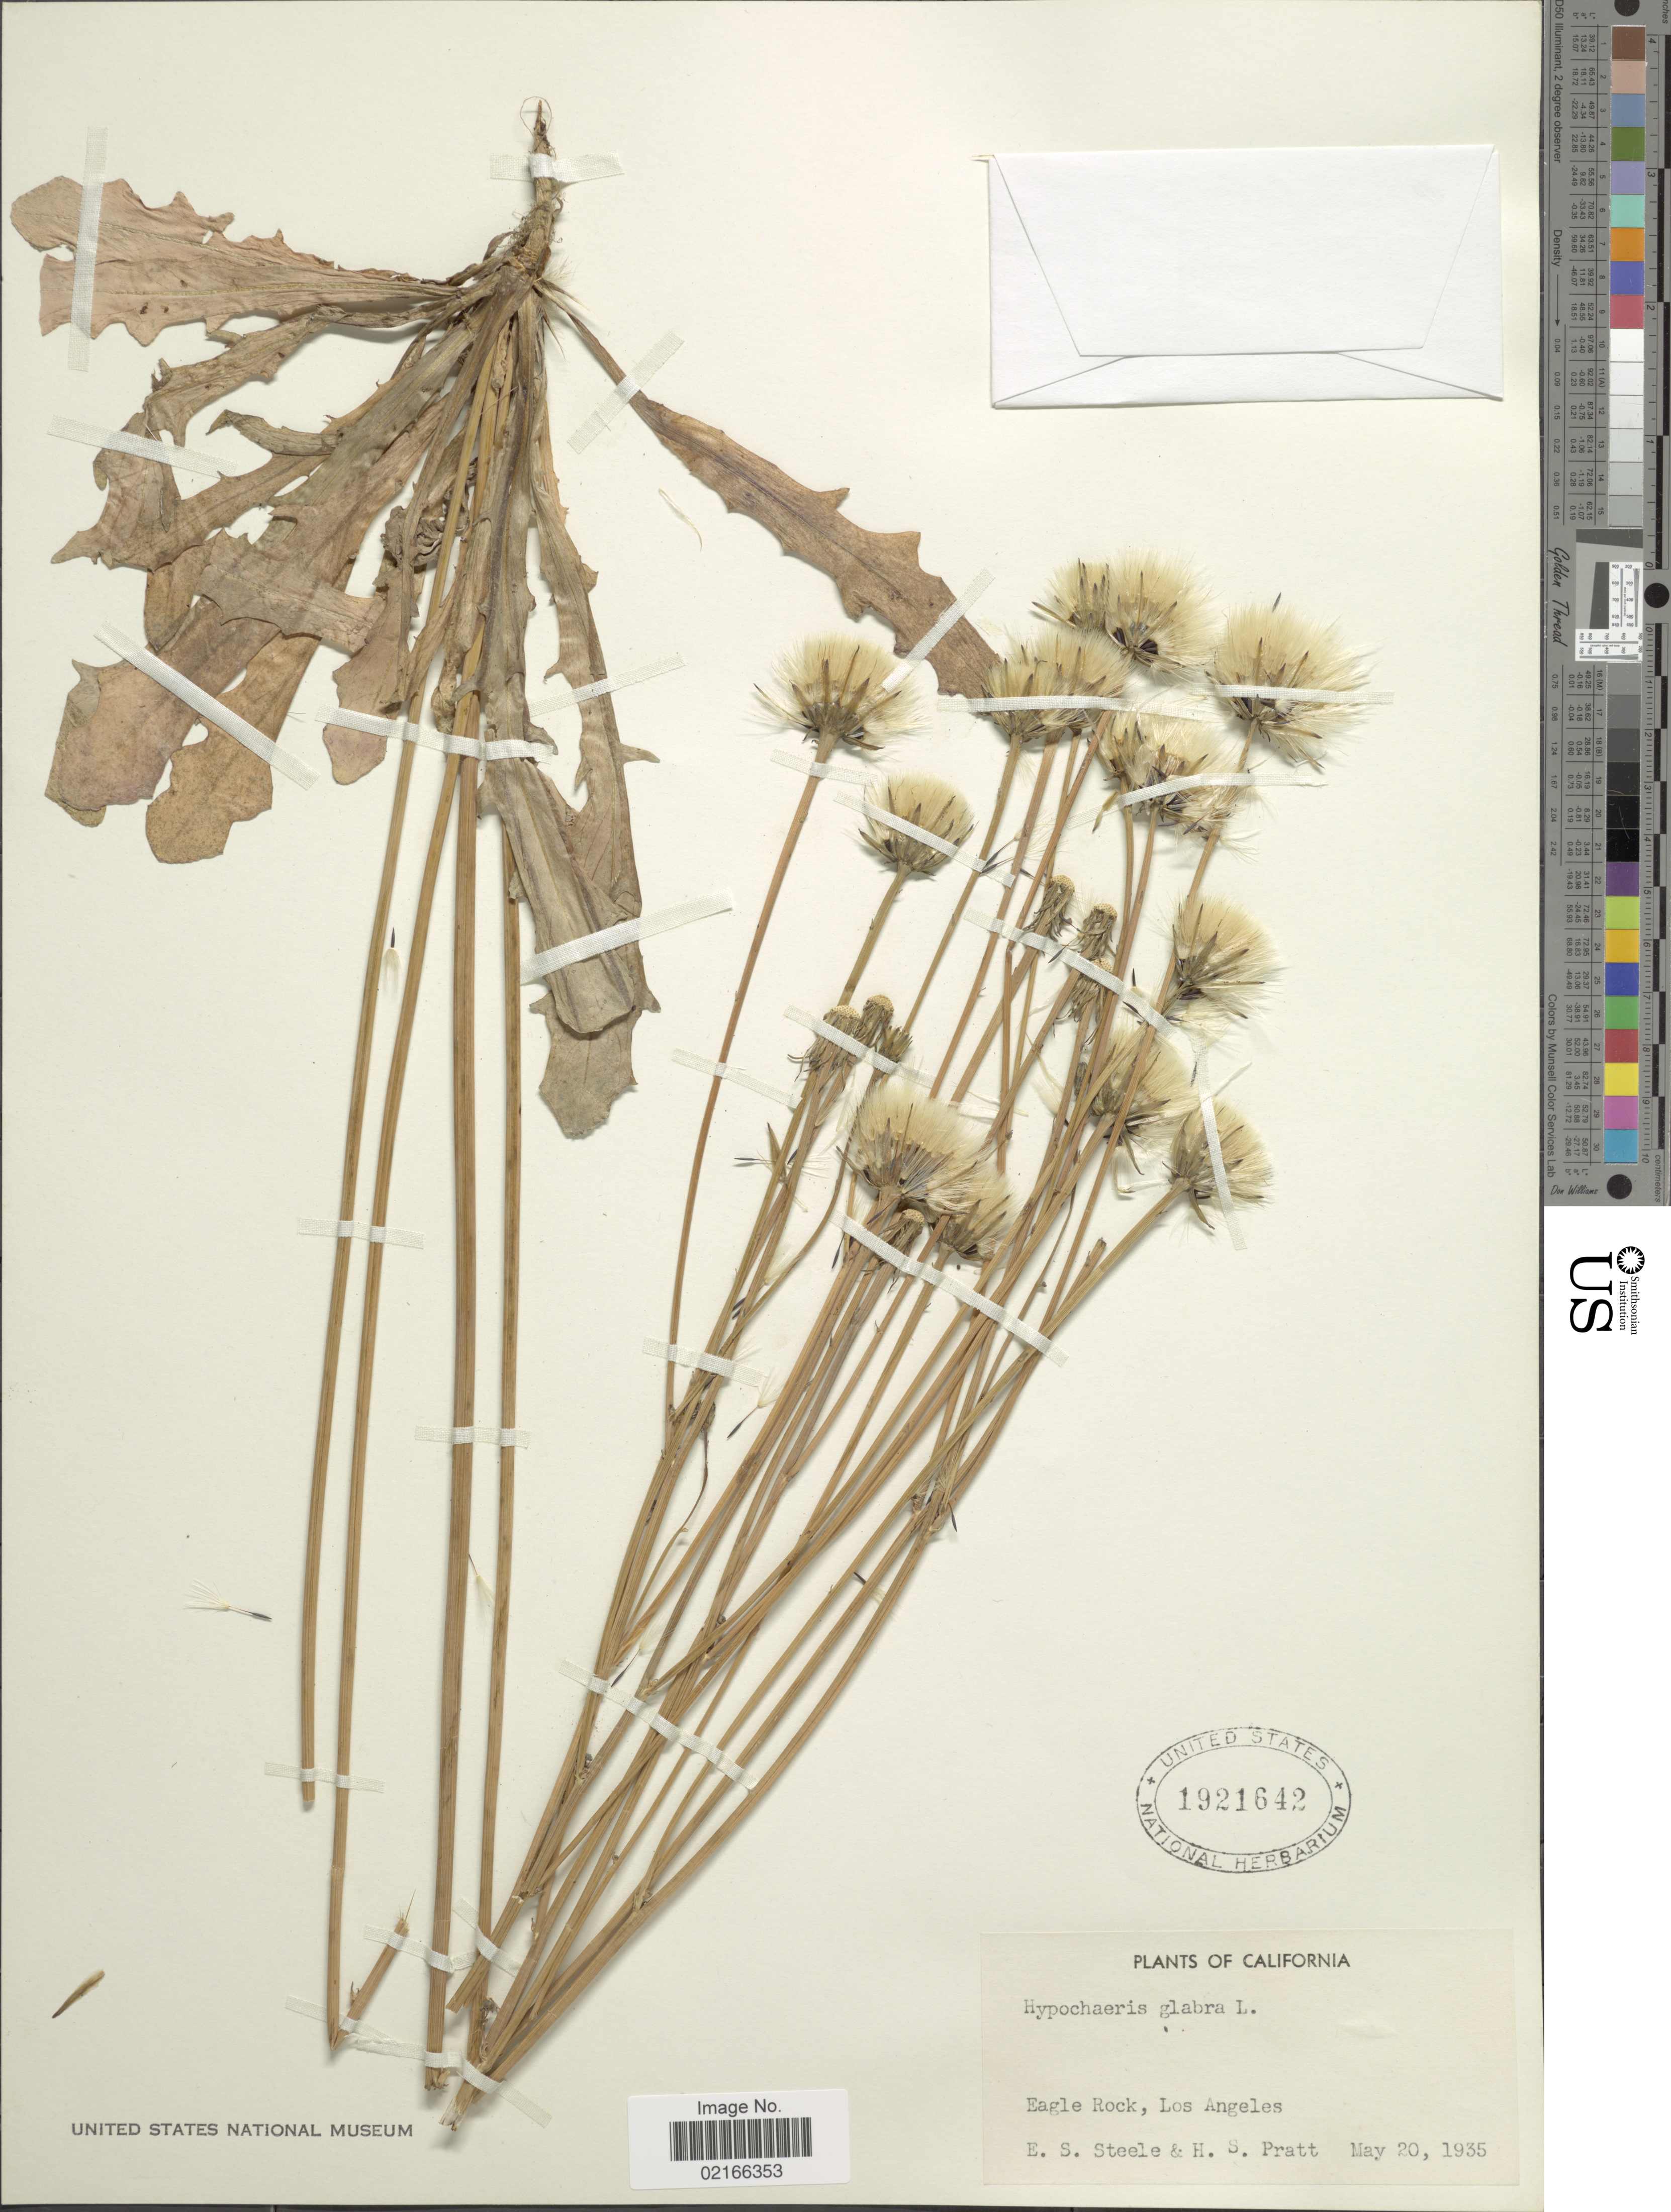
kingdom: Plantae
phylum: Tracheophyta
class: Magnoliopsida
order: Asterales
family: Asteraceae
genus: Hypochaeris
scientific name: Hypochaeris glabra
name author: L.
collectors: E. Steele & H. Pratt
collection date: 1935-05-20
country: United States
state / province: California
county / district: Los Angeles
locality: Eagle Rock, Los Angeles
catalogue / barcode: US 1921642